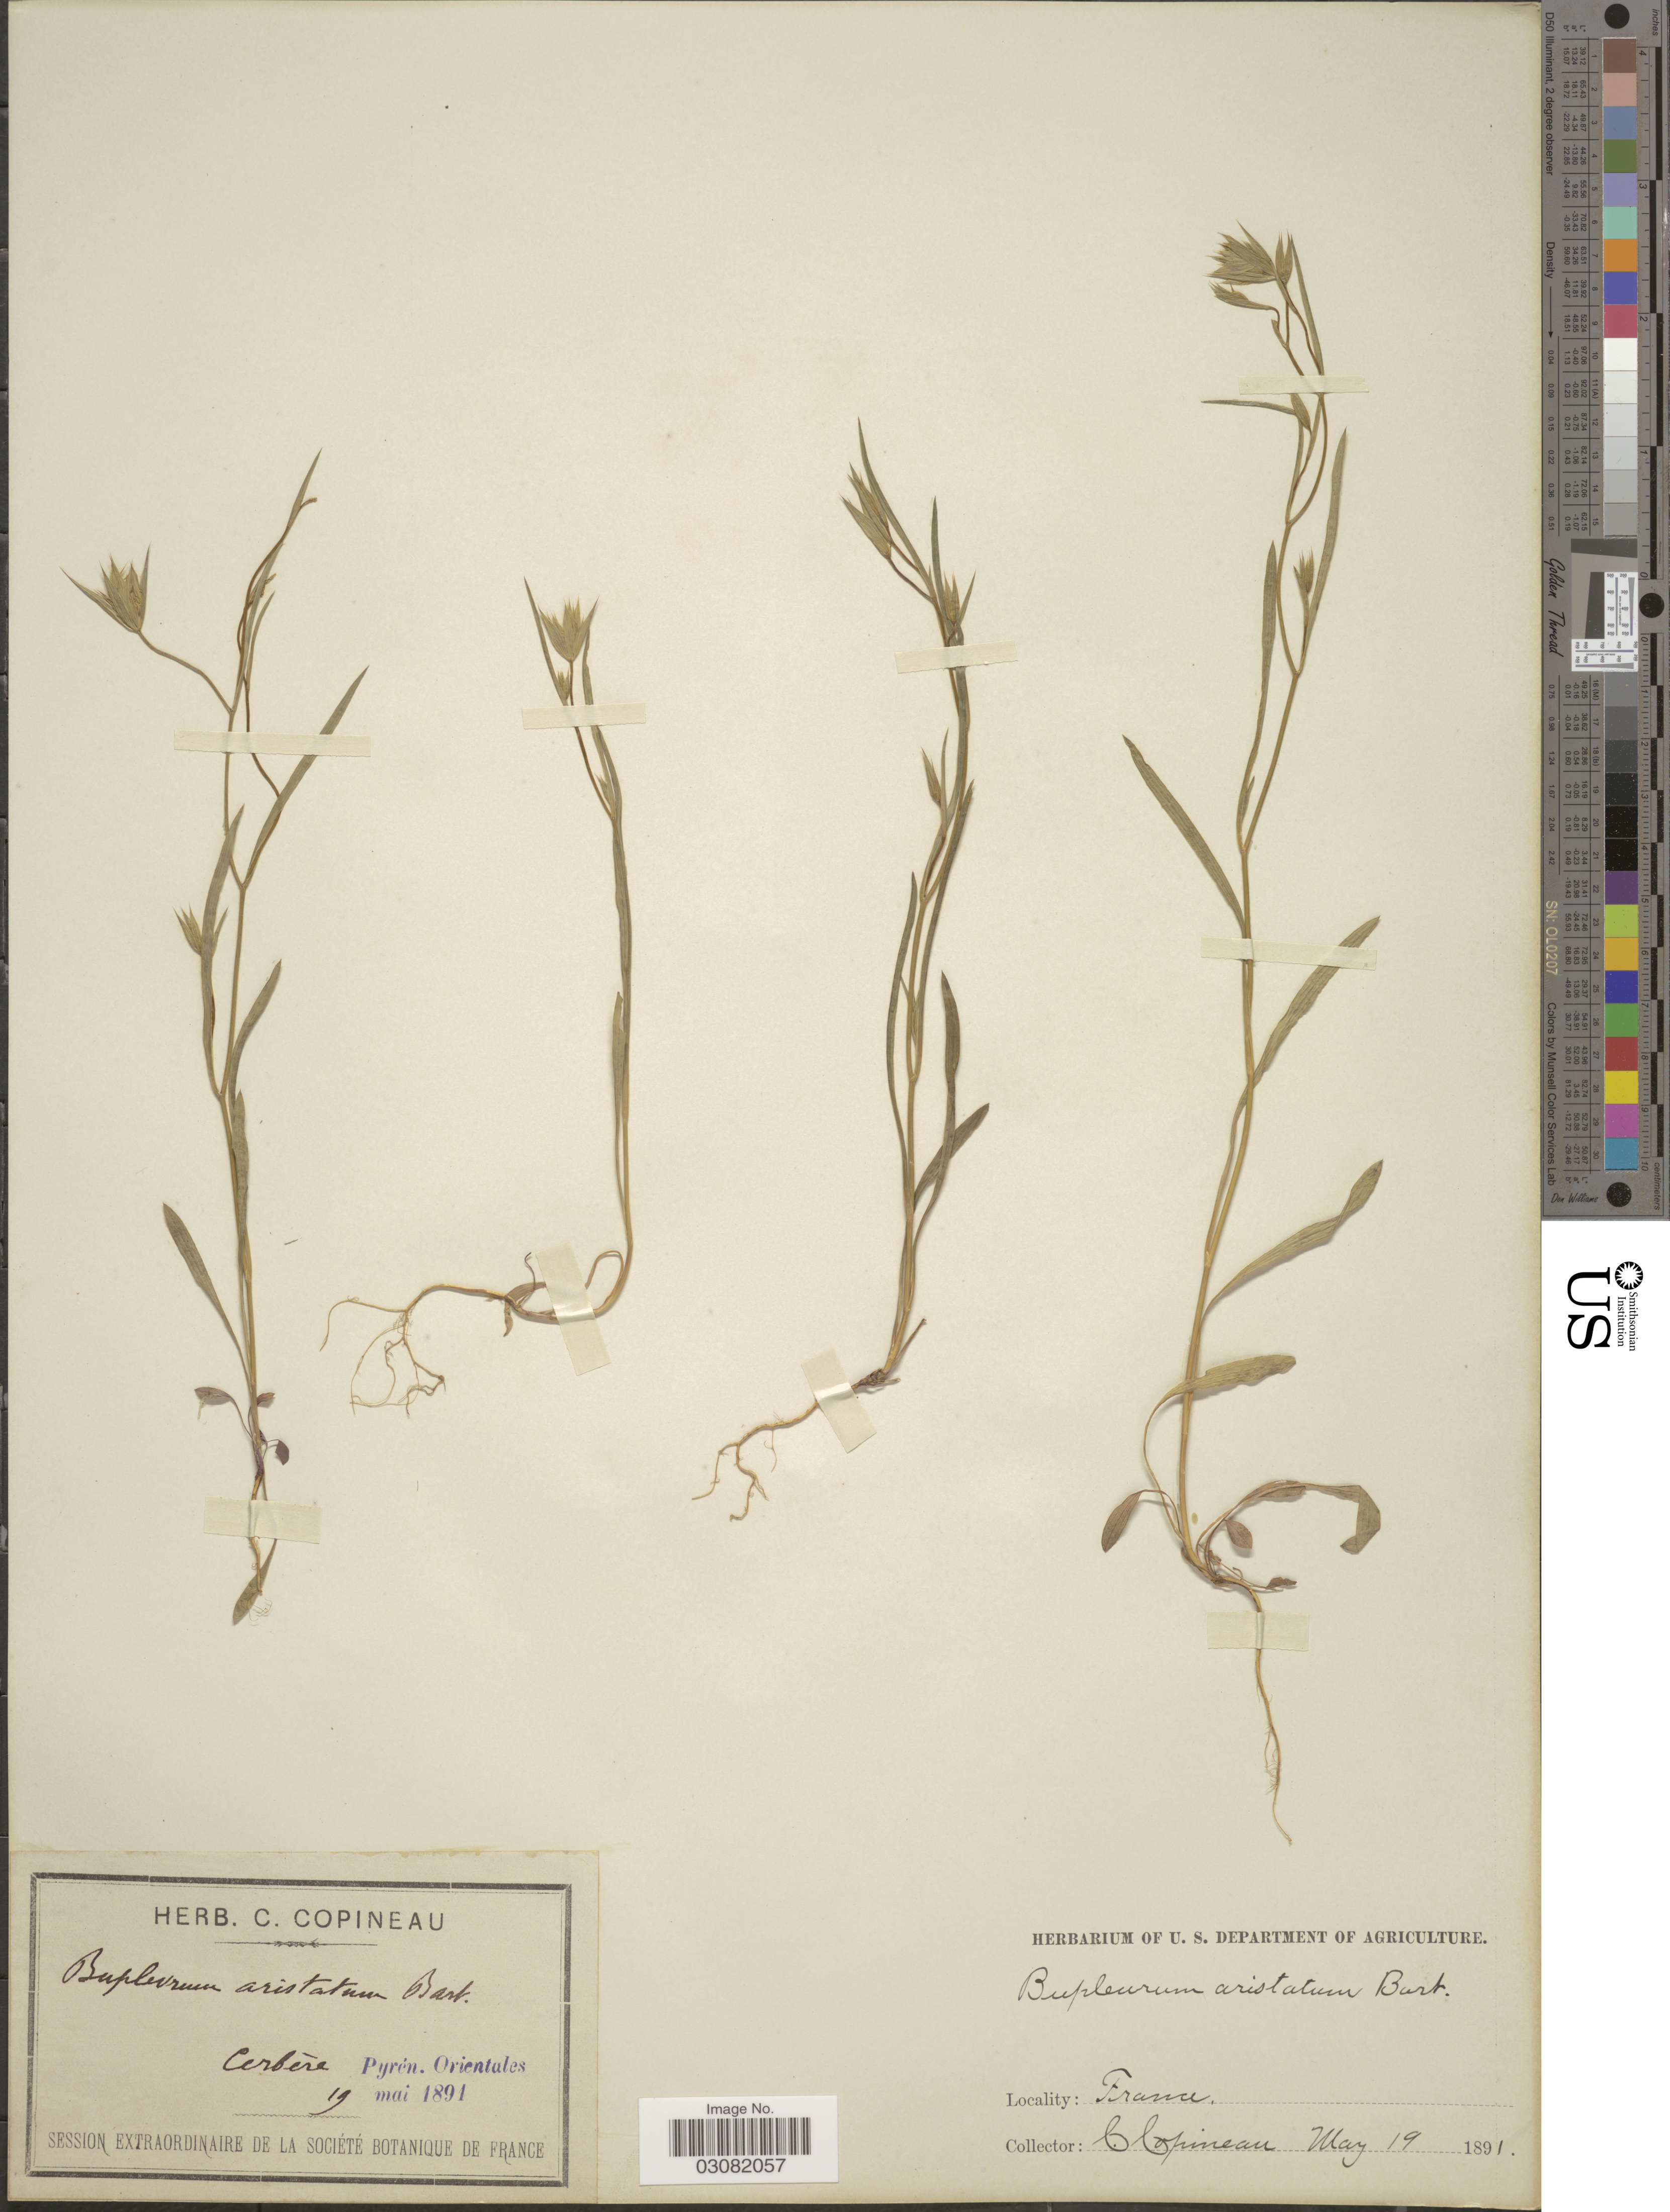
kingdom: Plantae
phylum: Tracheophyta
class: Magnoliopsida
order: Apiales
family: Apiaceae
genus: Bupleurum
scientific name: Bupleurum veronense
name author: Turra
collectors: C. Copineau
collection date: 1891-05-19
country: France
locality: Cerbére, Pyrén. Orientales.